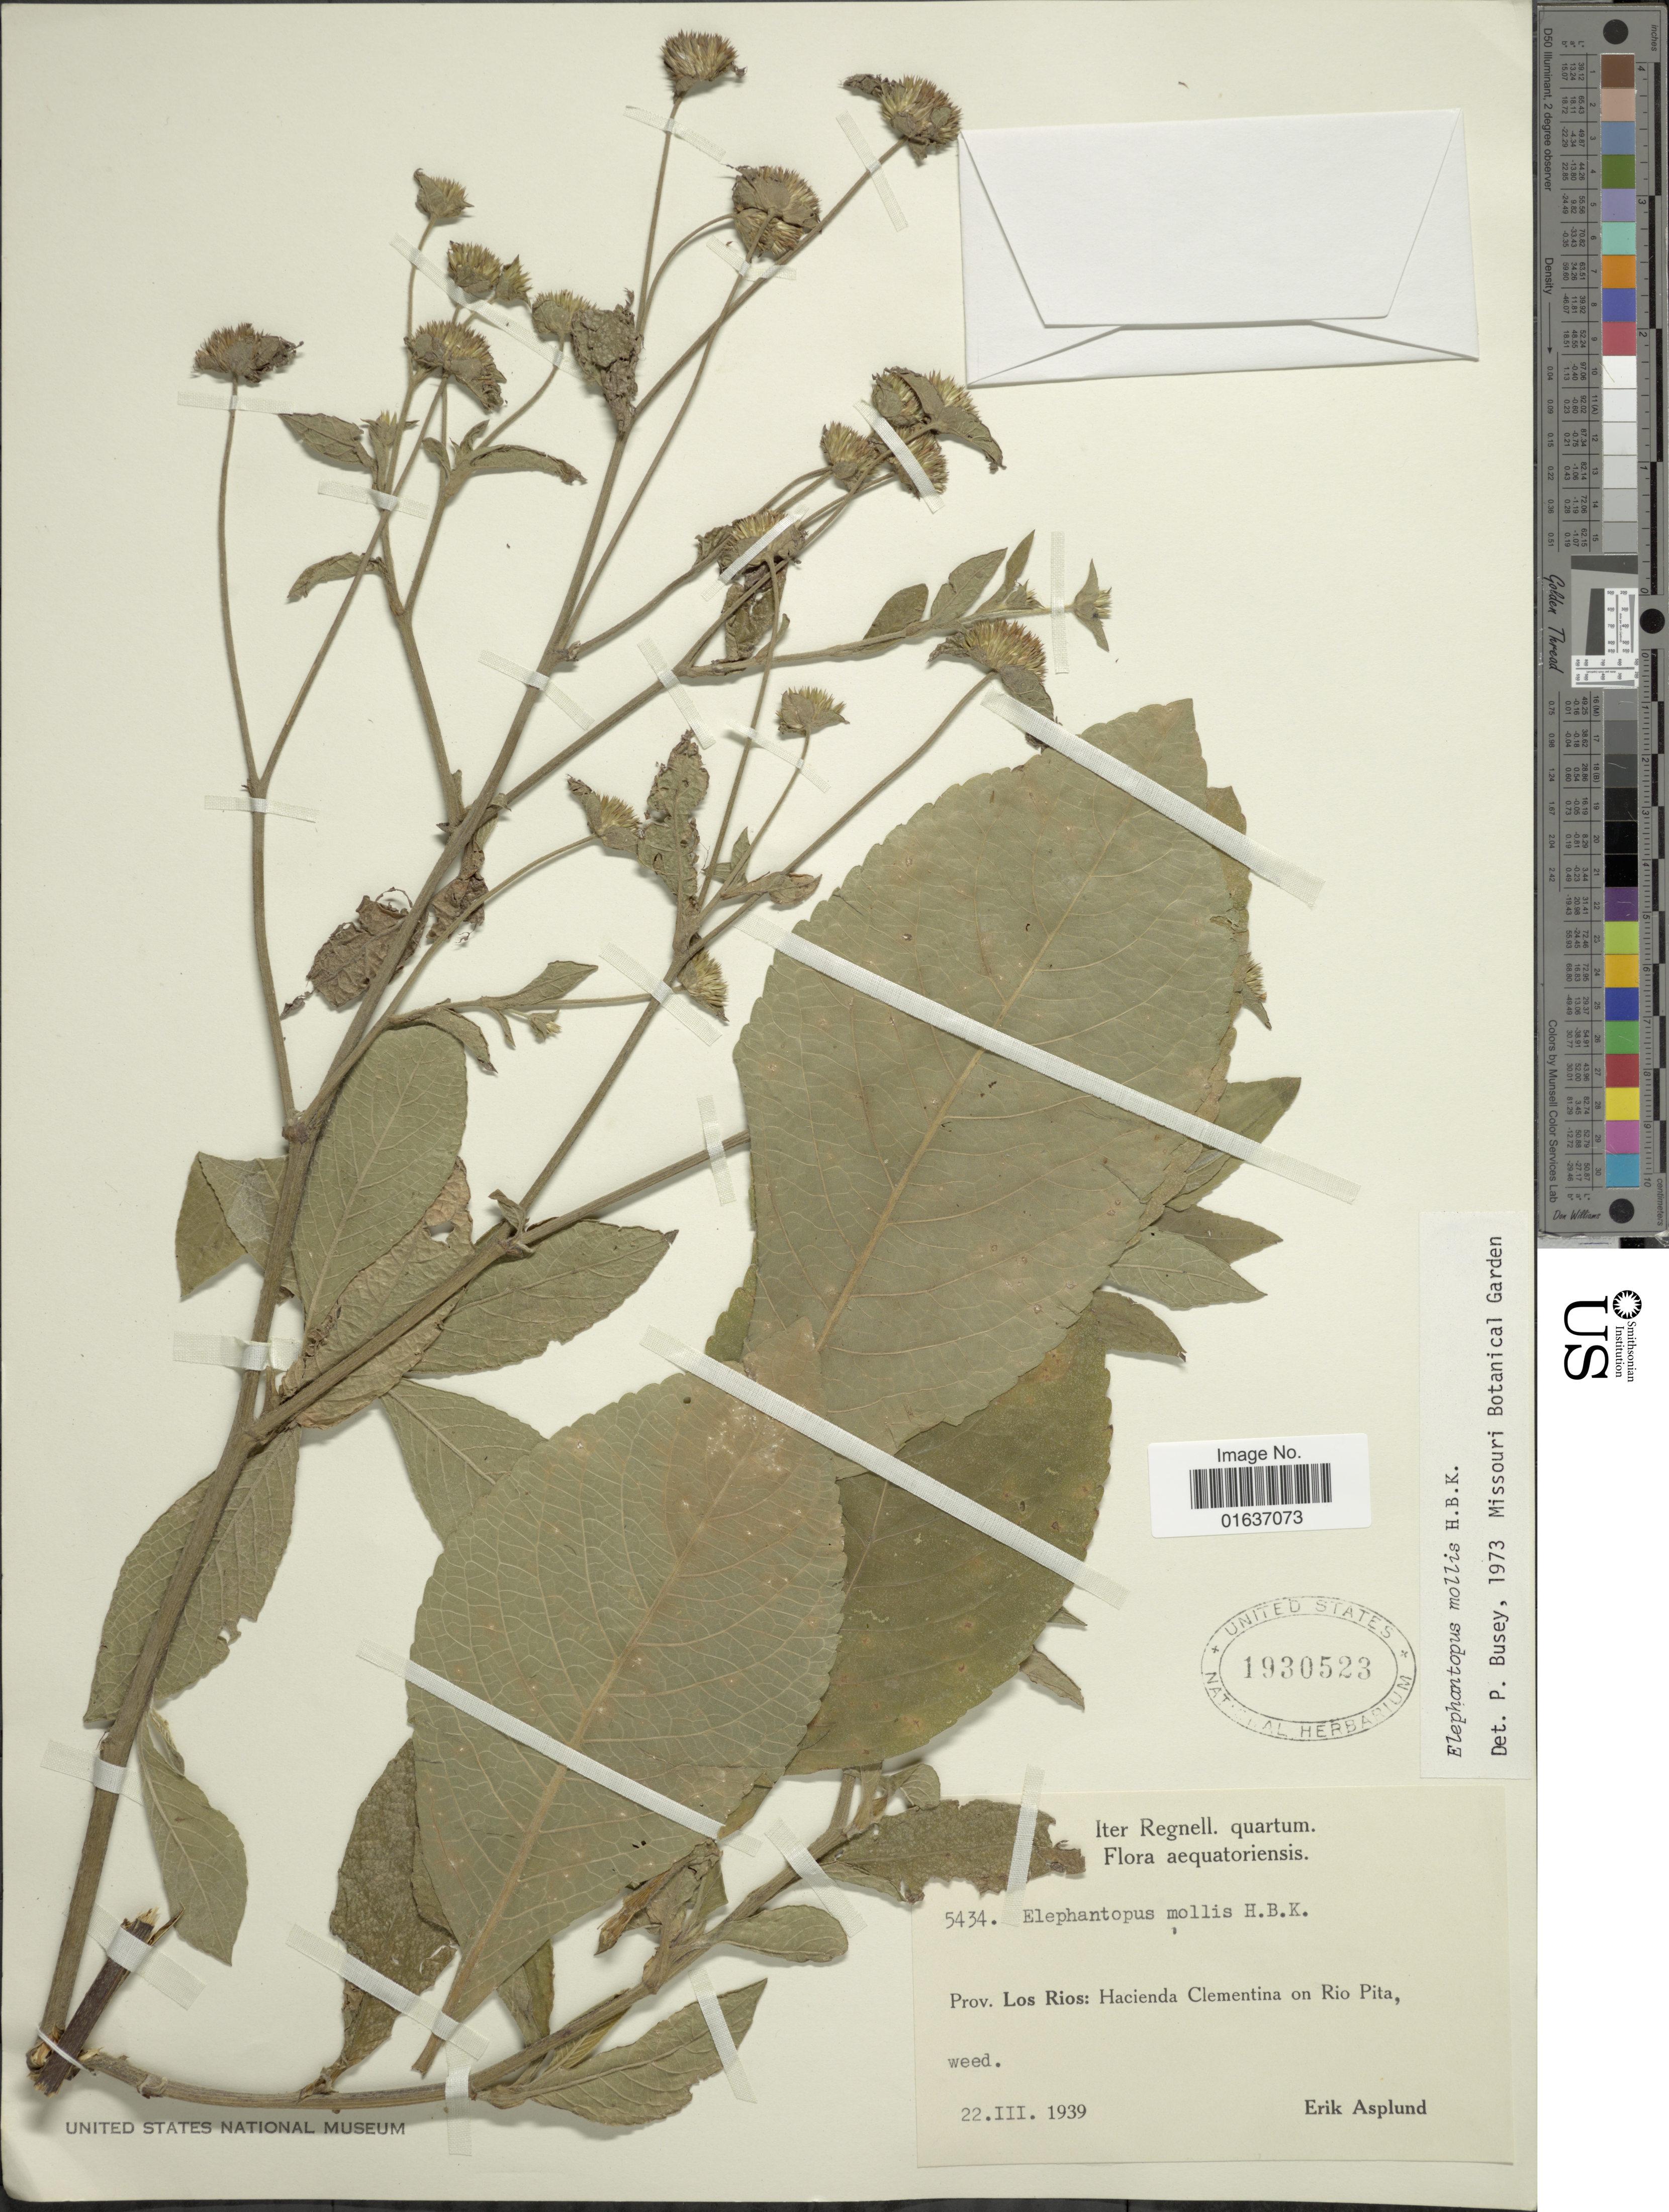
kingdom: Plantae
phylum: Tracheophyta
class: Magnoliopsida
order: Asterales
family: Asteraceae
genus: Elephantopus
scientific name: Elephantopus mollis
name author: Kunth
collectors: E. Asplund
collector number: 5434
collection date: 1939-03-22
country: Ecuador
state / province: Los Ríos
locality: Hacienda Clementina on Rio Pita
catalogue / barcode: US 1930523